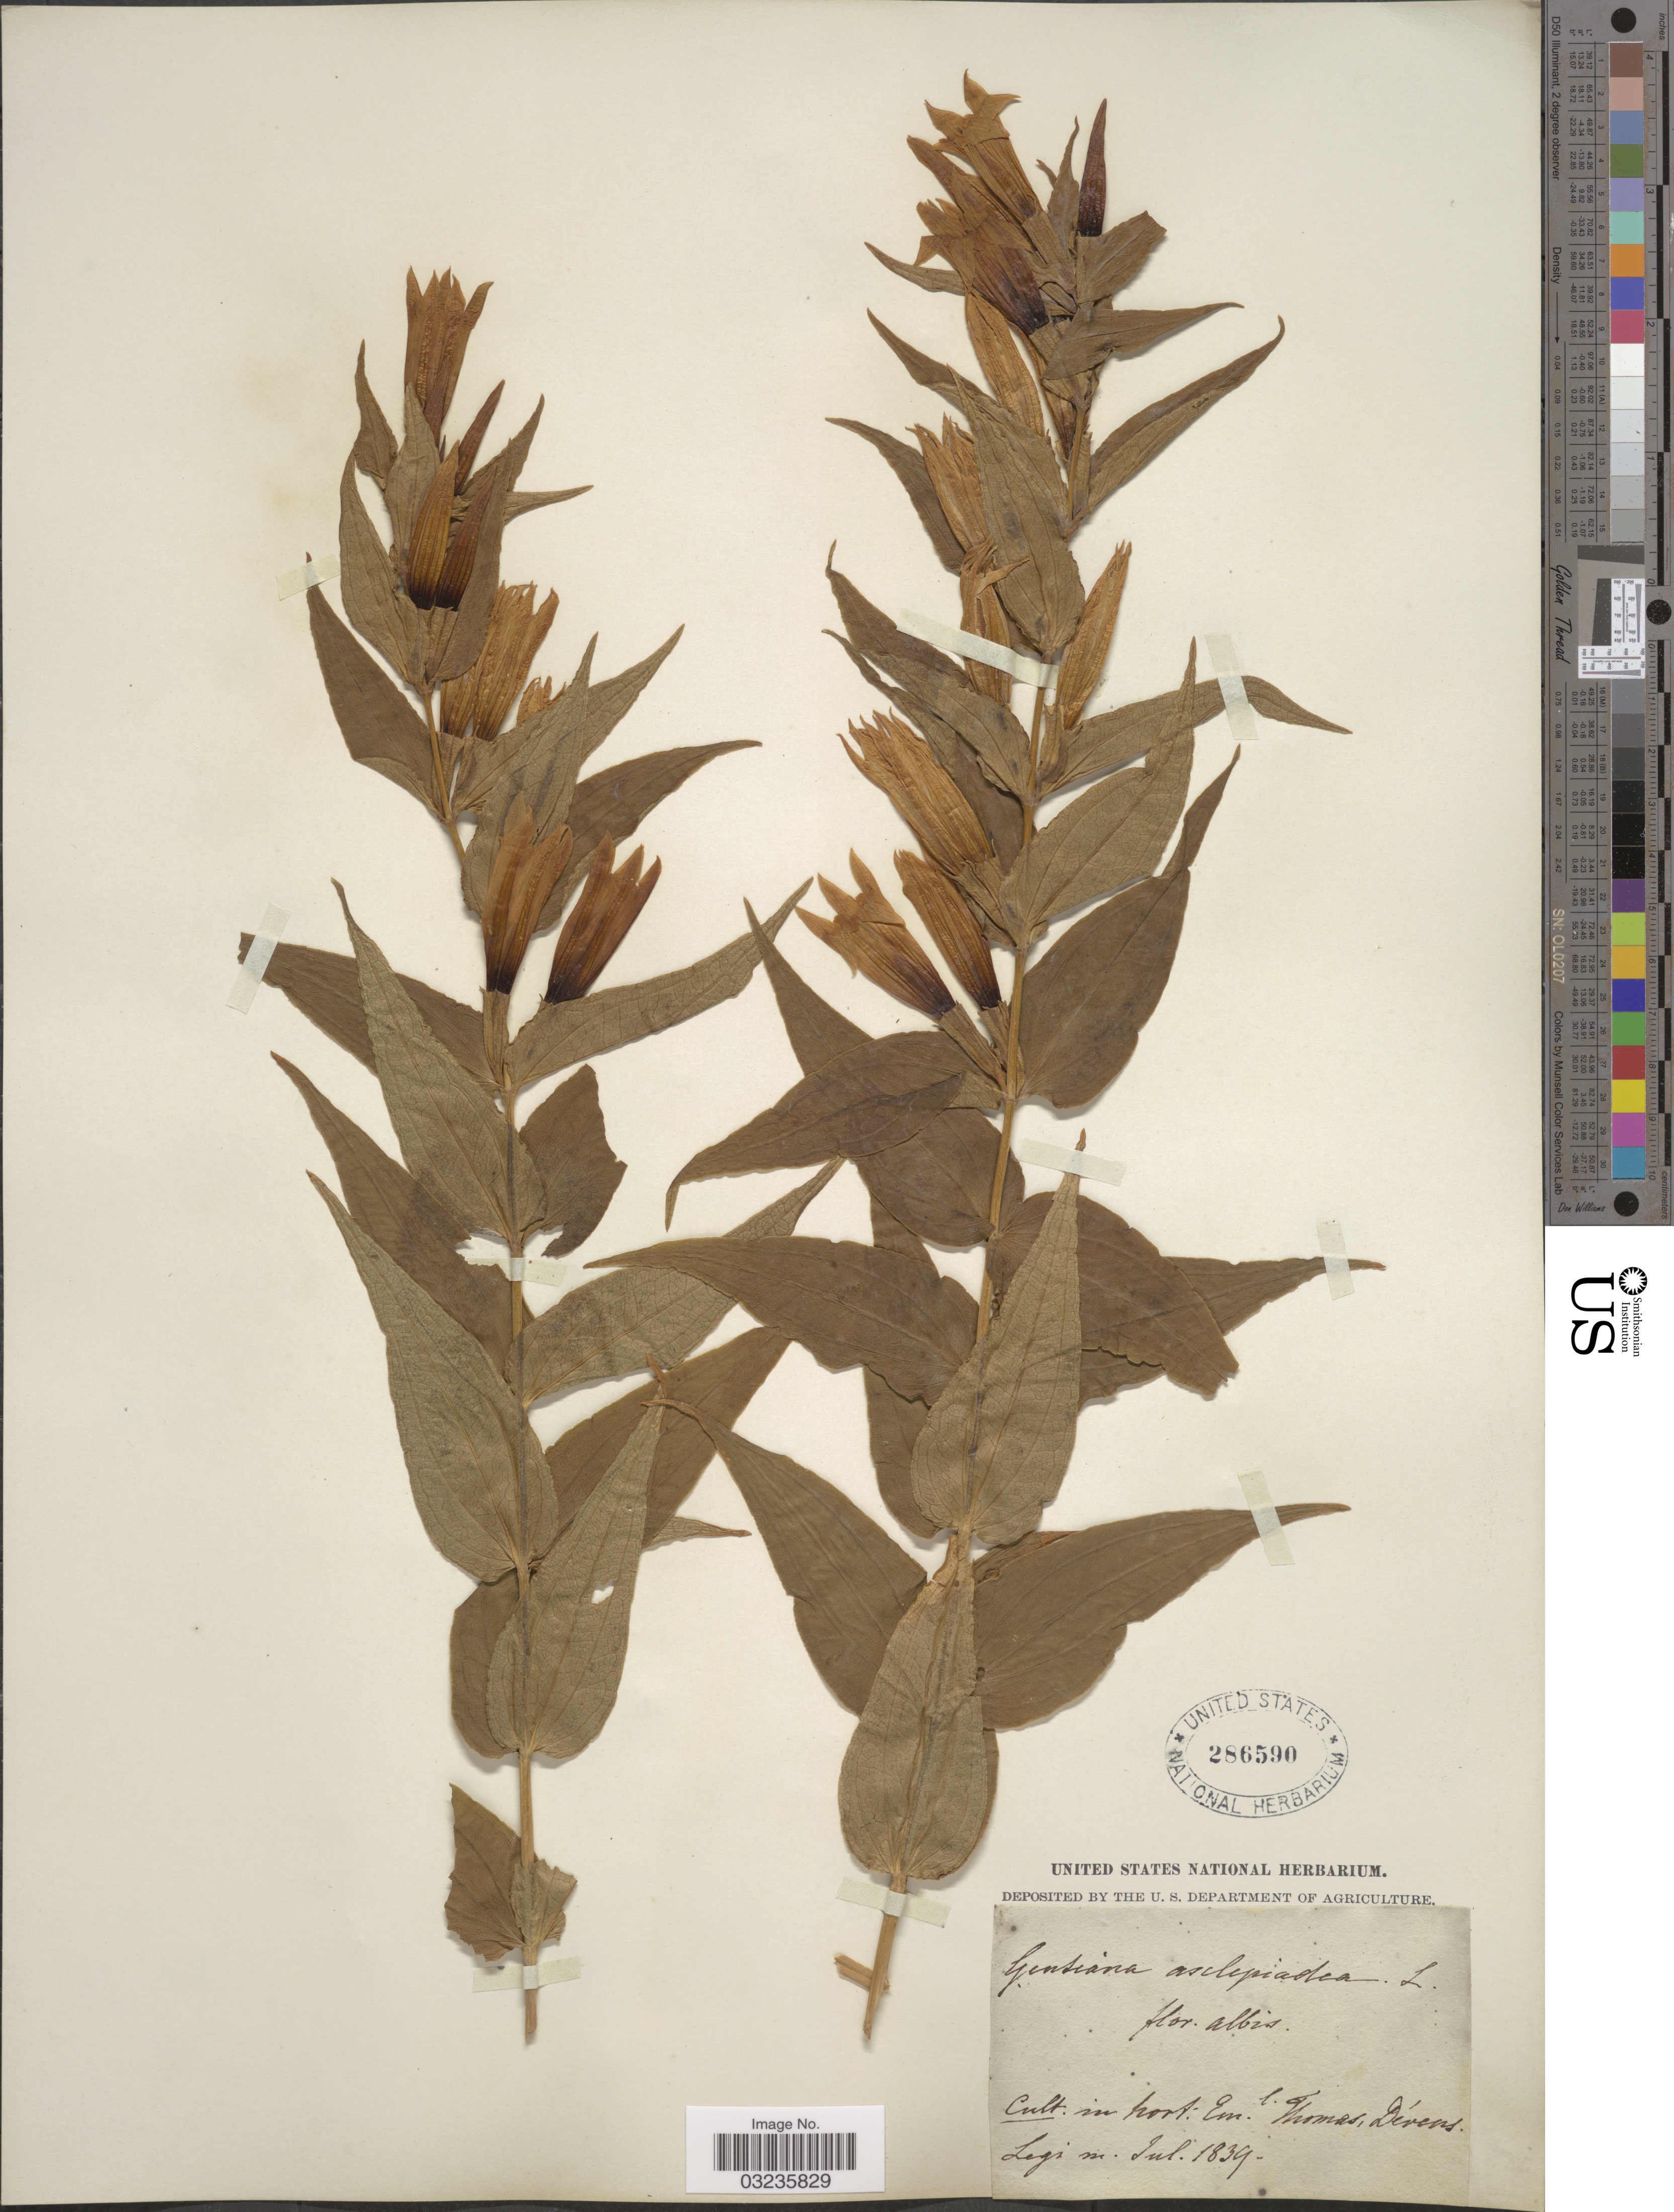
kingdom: Plantae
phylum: Tracheophyta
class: Magnoliopsida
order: Gentianales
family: Gentianaceae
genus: Gentiana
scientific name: Gentiana asclepiadea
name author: L.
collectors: T. Devens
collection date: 1839-07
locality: Hort. Em.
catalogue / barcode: US 286590